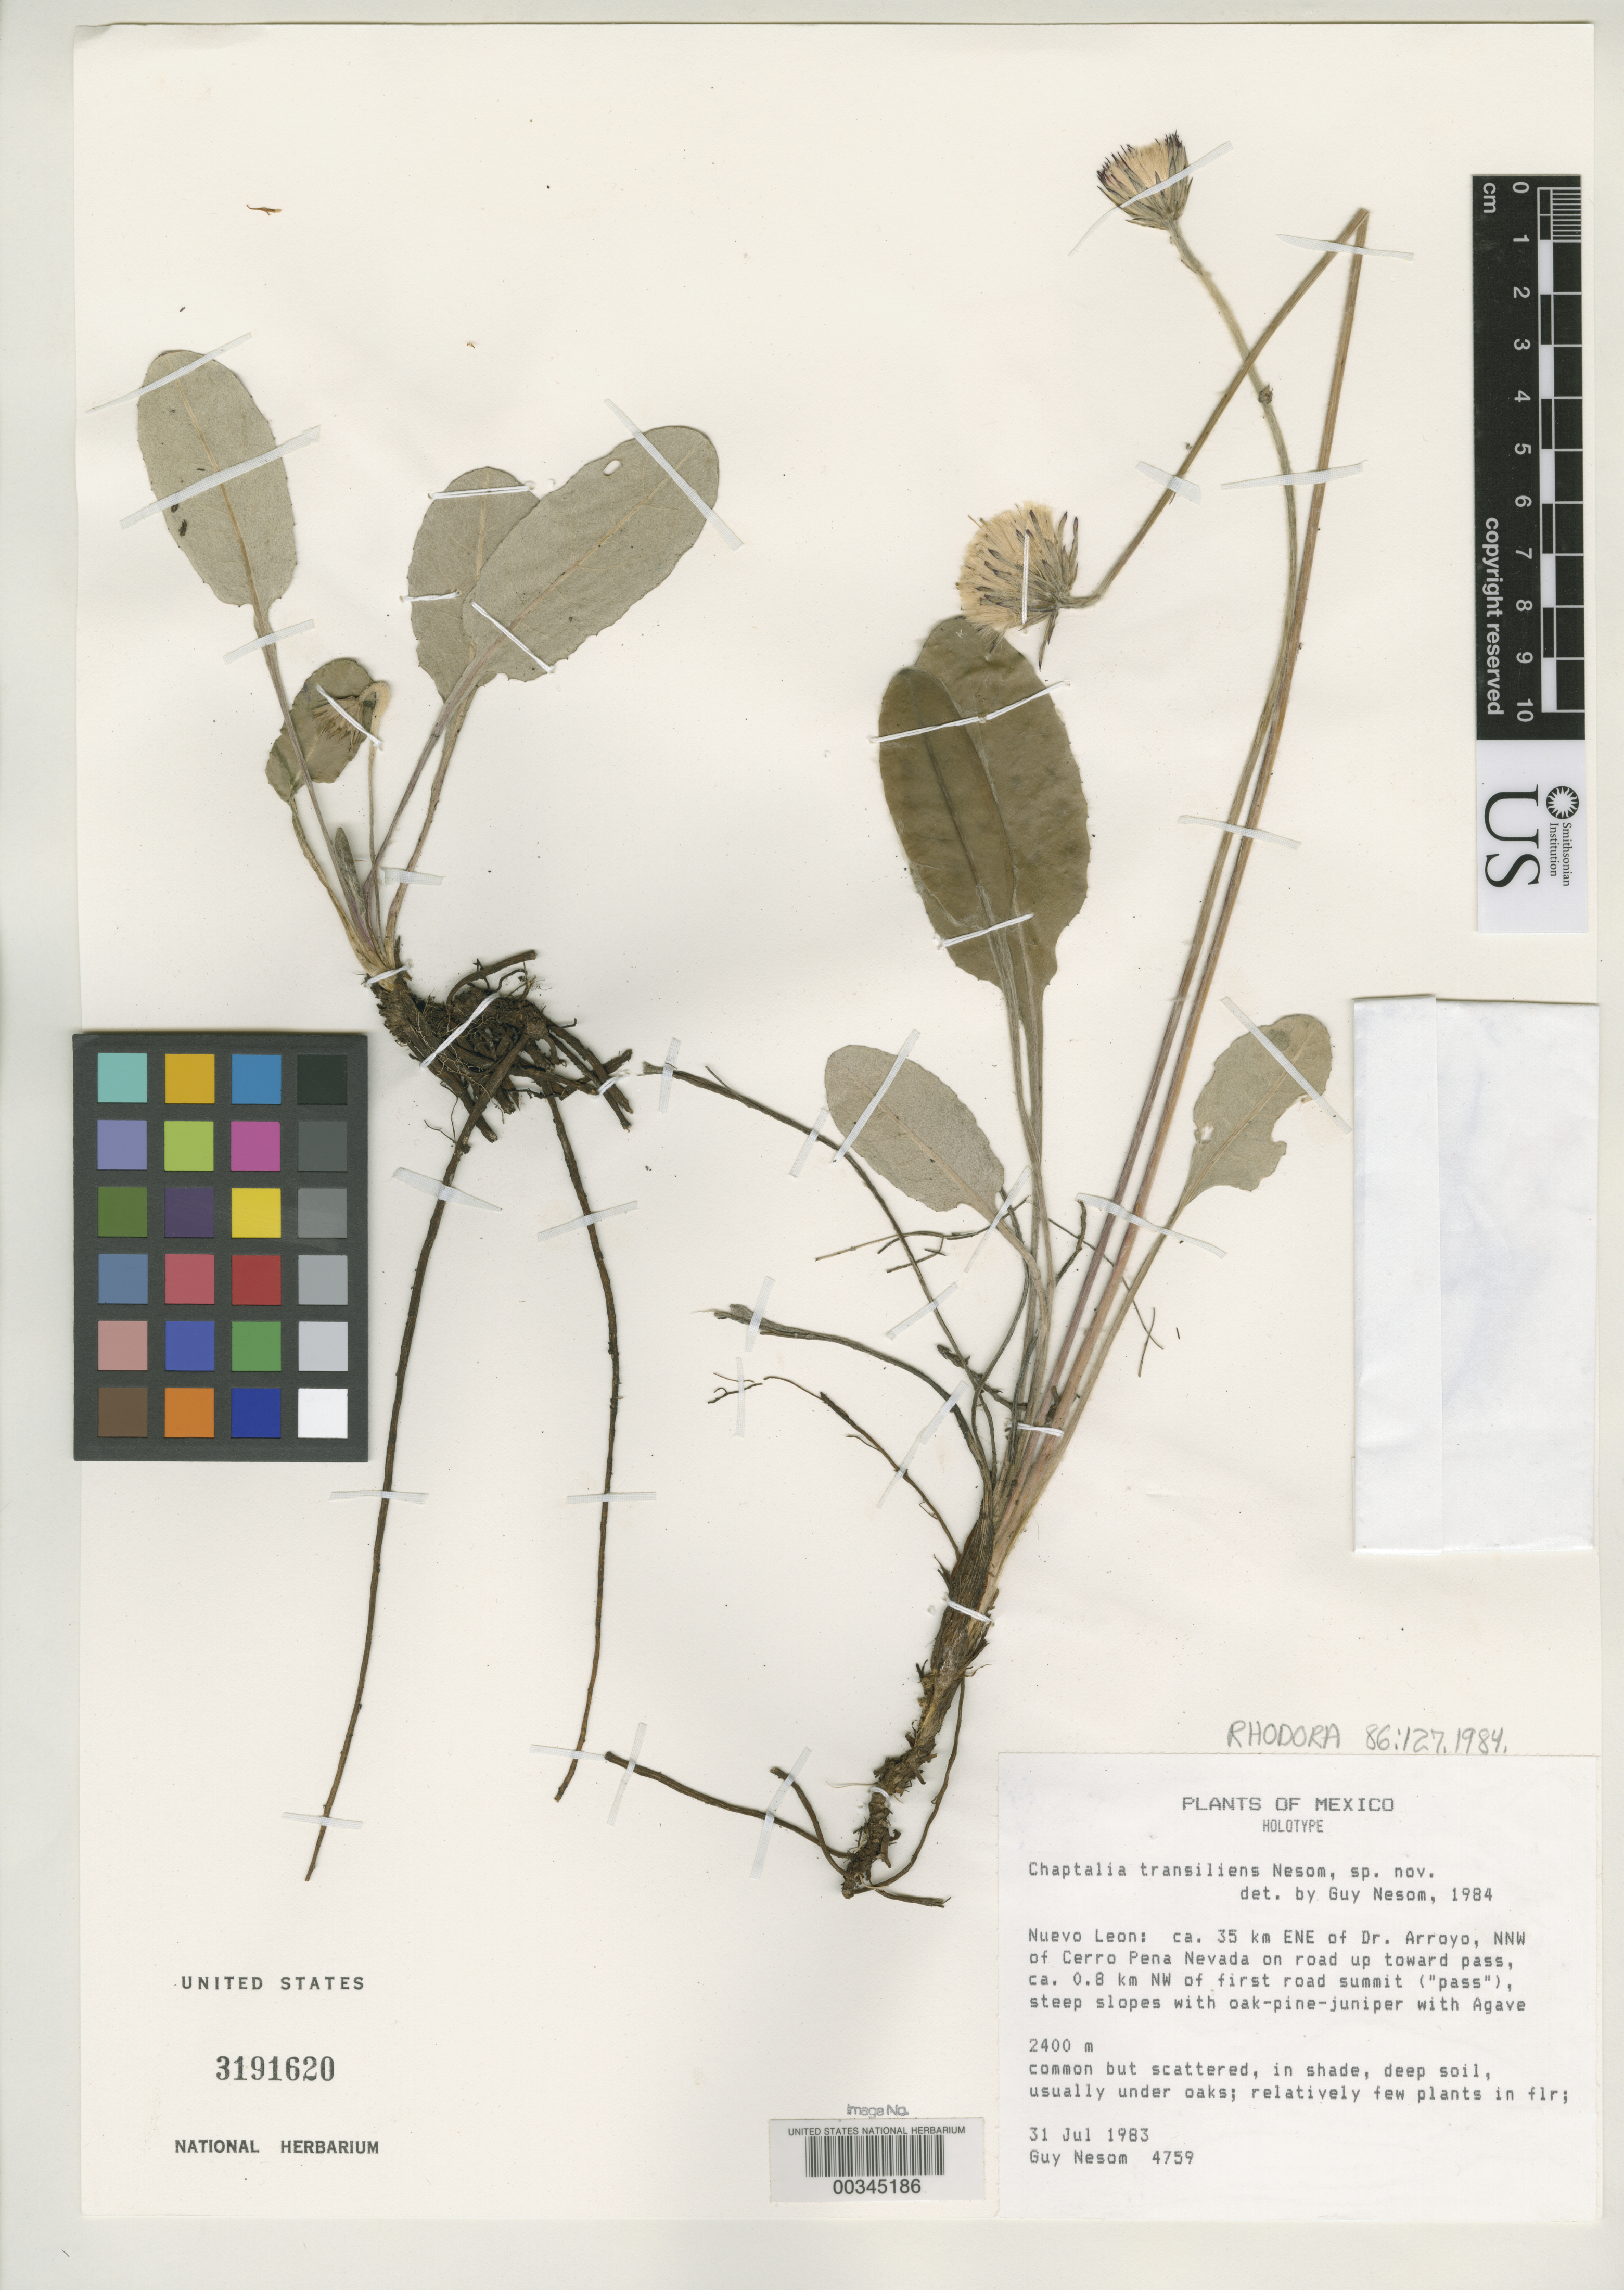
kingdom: Plantae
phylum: Tracheophyta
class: Magnoliopsida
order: Asterales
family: Asteraceae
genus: Chaptalia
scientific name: Chaptalia transiliens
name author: G.L. Nesom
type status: Holotype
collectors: G. L. Nesom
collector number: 4759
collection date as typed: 31 Jul 1983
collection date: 1983-07-31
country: Mexico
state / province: Nuevo León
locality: Ca. 35 km ENE of Dr. Arroyo, NNW of Cerro Pena Nevada on road up toward pass, ca. 0.8 km NW of first road summit ("pass").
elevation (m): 2438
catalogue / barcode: US 3191620